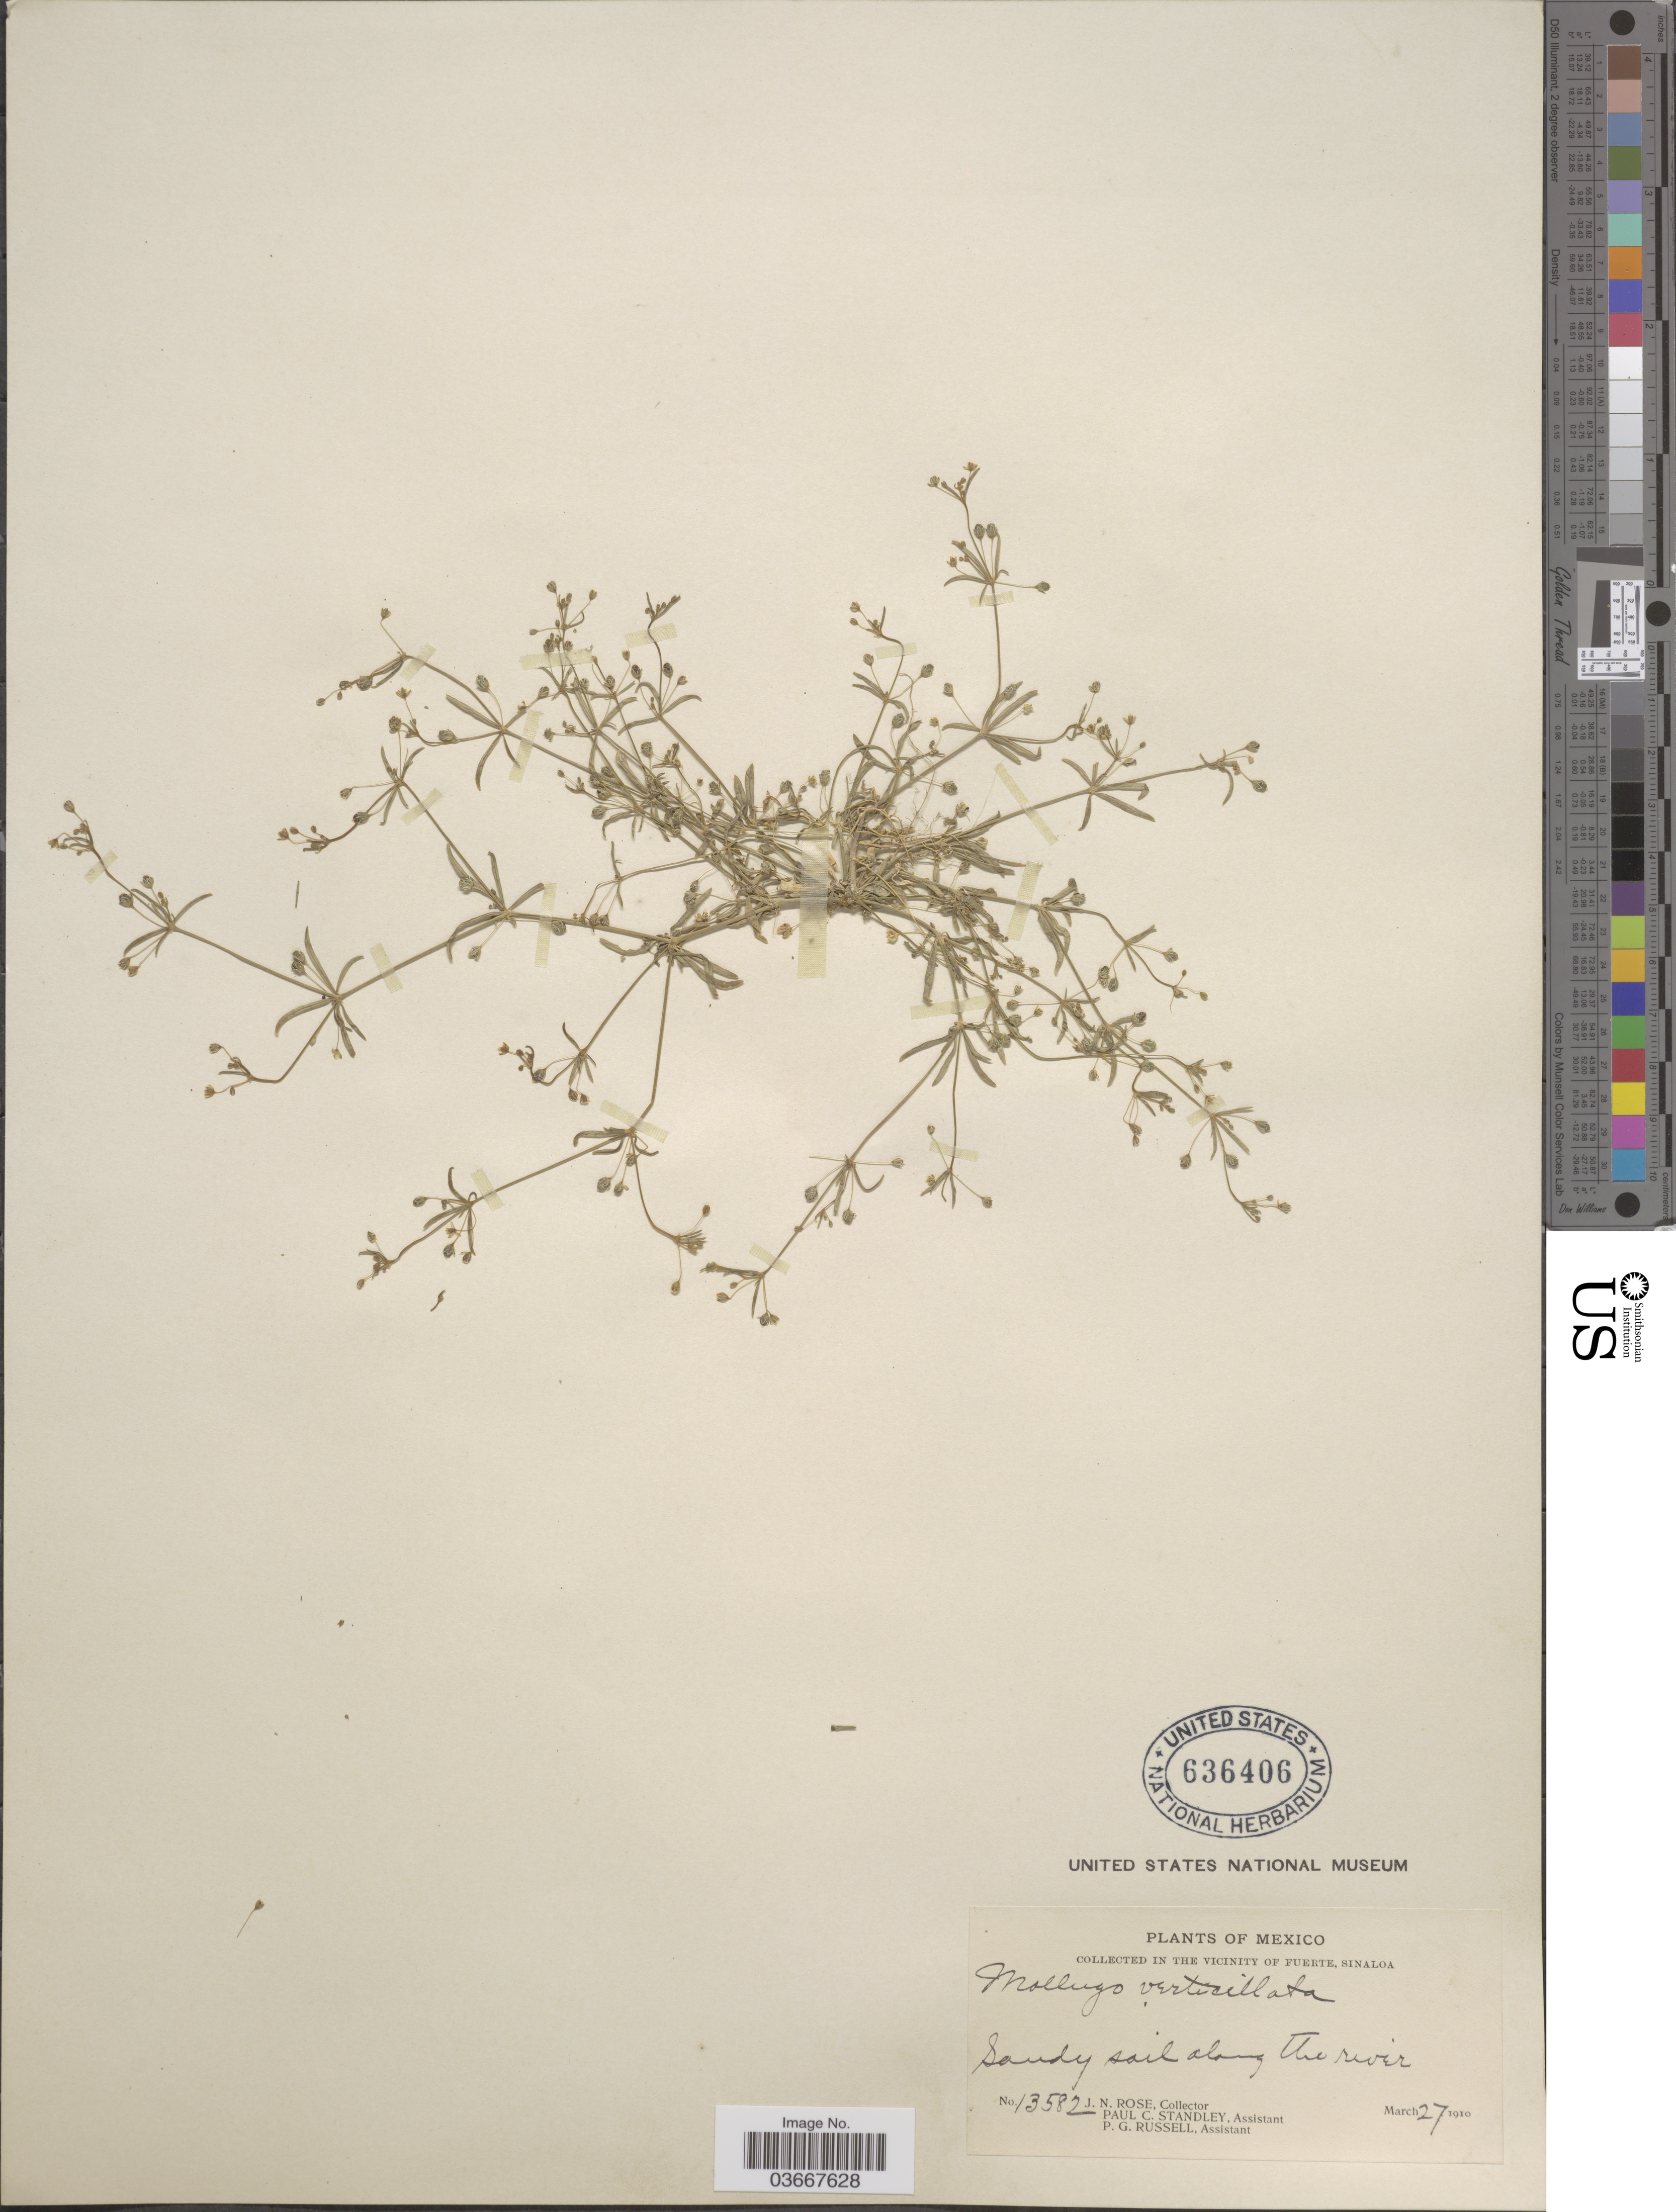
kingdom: Plantae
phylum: Tracheophyta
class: Magnoliopsida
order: Caryophyllales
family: Molluginaceae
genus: Mollugo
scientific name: Mollugo verticillata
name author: L.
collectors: J. N. Rose, P. C. Standley & P. G. Russell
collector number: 13582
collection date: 1910-03-27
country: Mexico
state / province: Sinaloa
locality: In the vicinity of Fuerte. Sandy soil along the river.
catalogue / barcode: US 636406